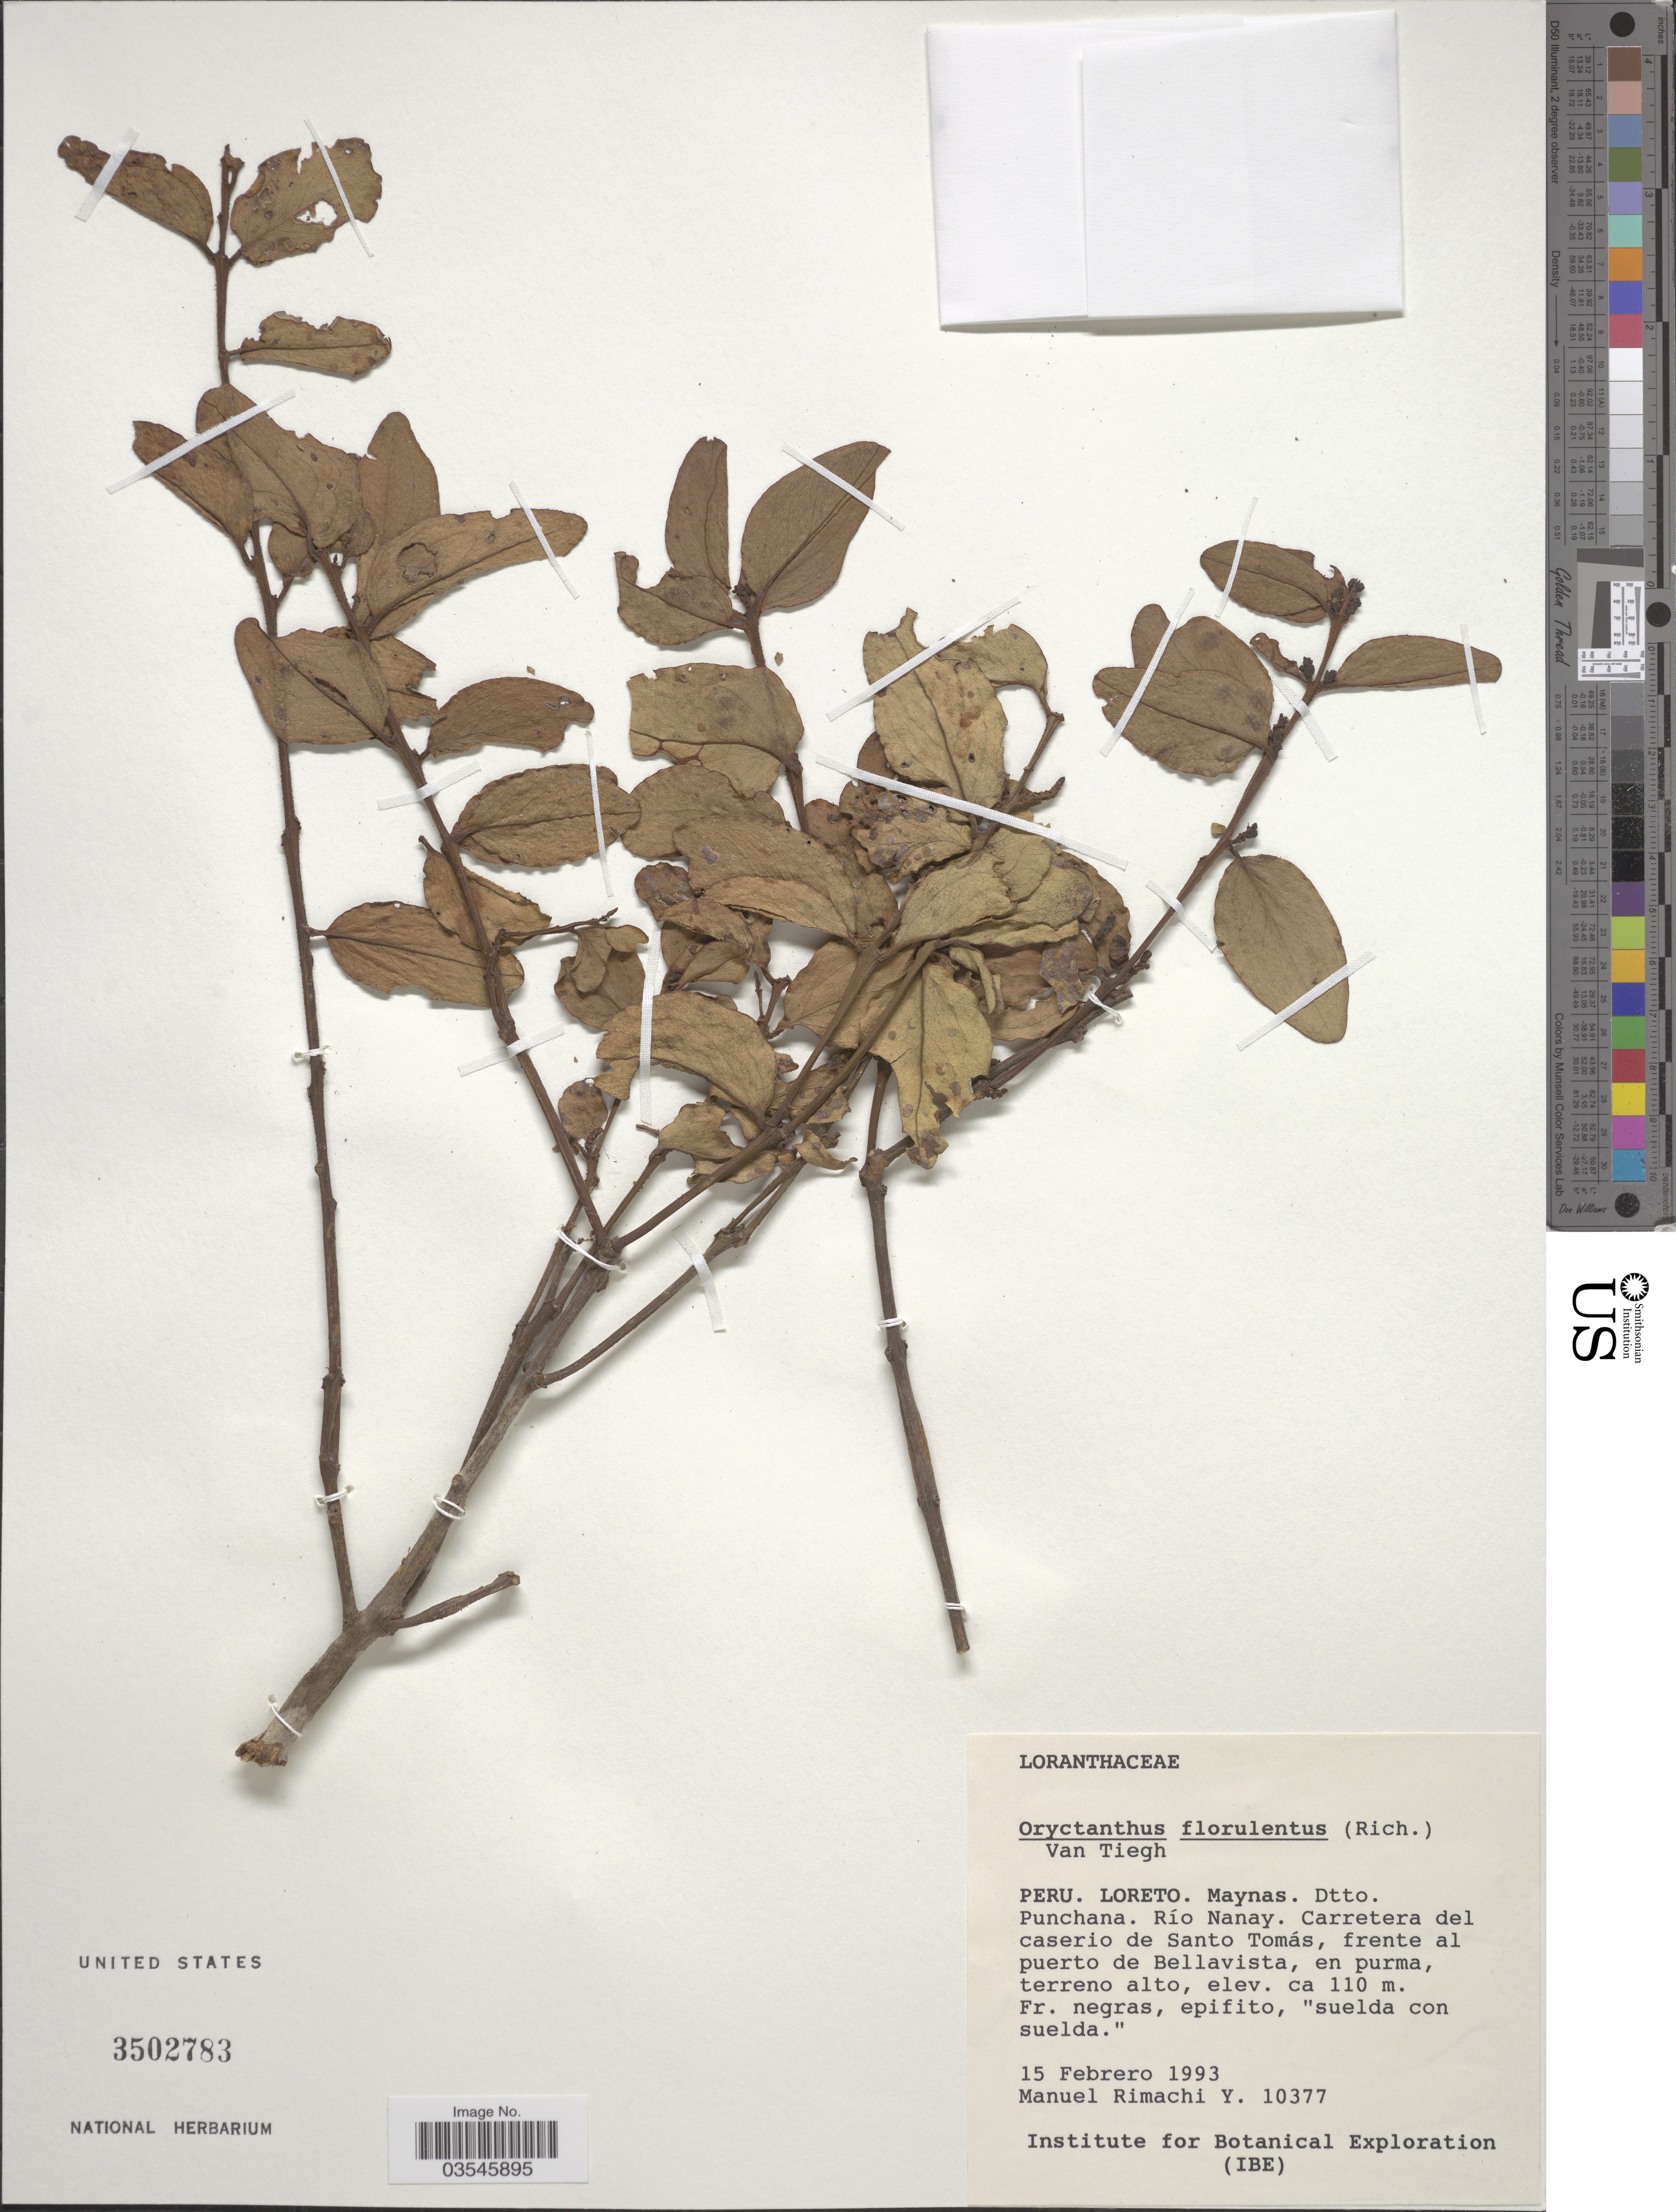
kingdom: Plantae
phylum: Tracheophyta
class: Magnoliopsida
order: Santalales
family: Loranthaceae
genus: Oryctanthus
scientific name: Oryctanthus florulentus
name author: (Rich.) Tiegh.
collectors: M. Rimachi Y.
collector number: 10377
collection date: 1993-02-15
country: Peru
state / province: Loreto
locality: Maynas. Dtto. Punchana. Río Nanay. Carretera del caserio de Santo Tomás, frente al puerto de Bellavista.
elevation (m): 110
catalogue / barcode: US 3502783